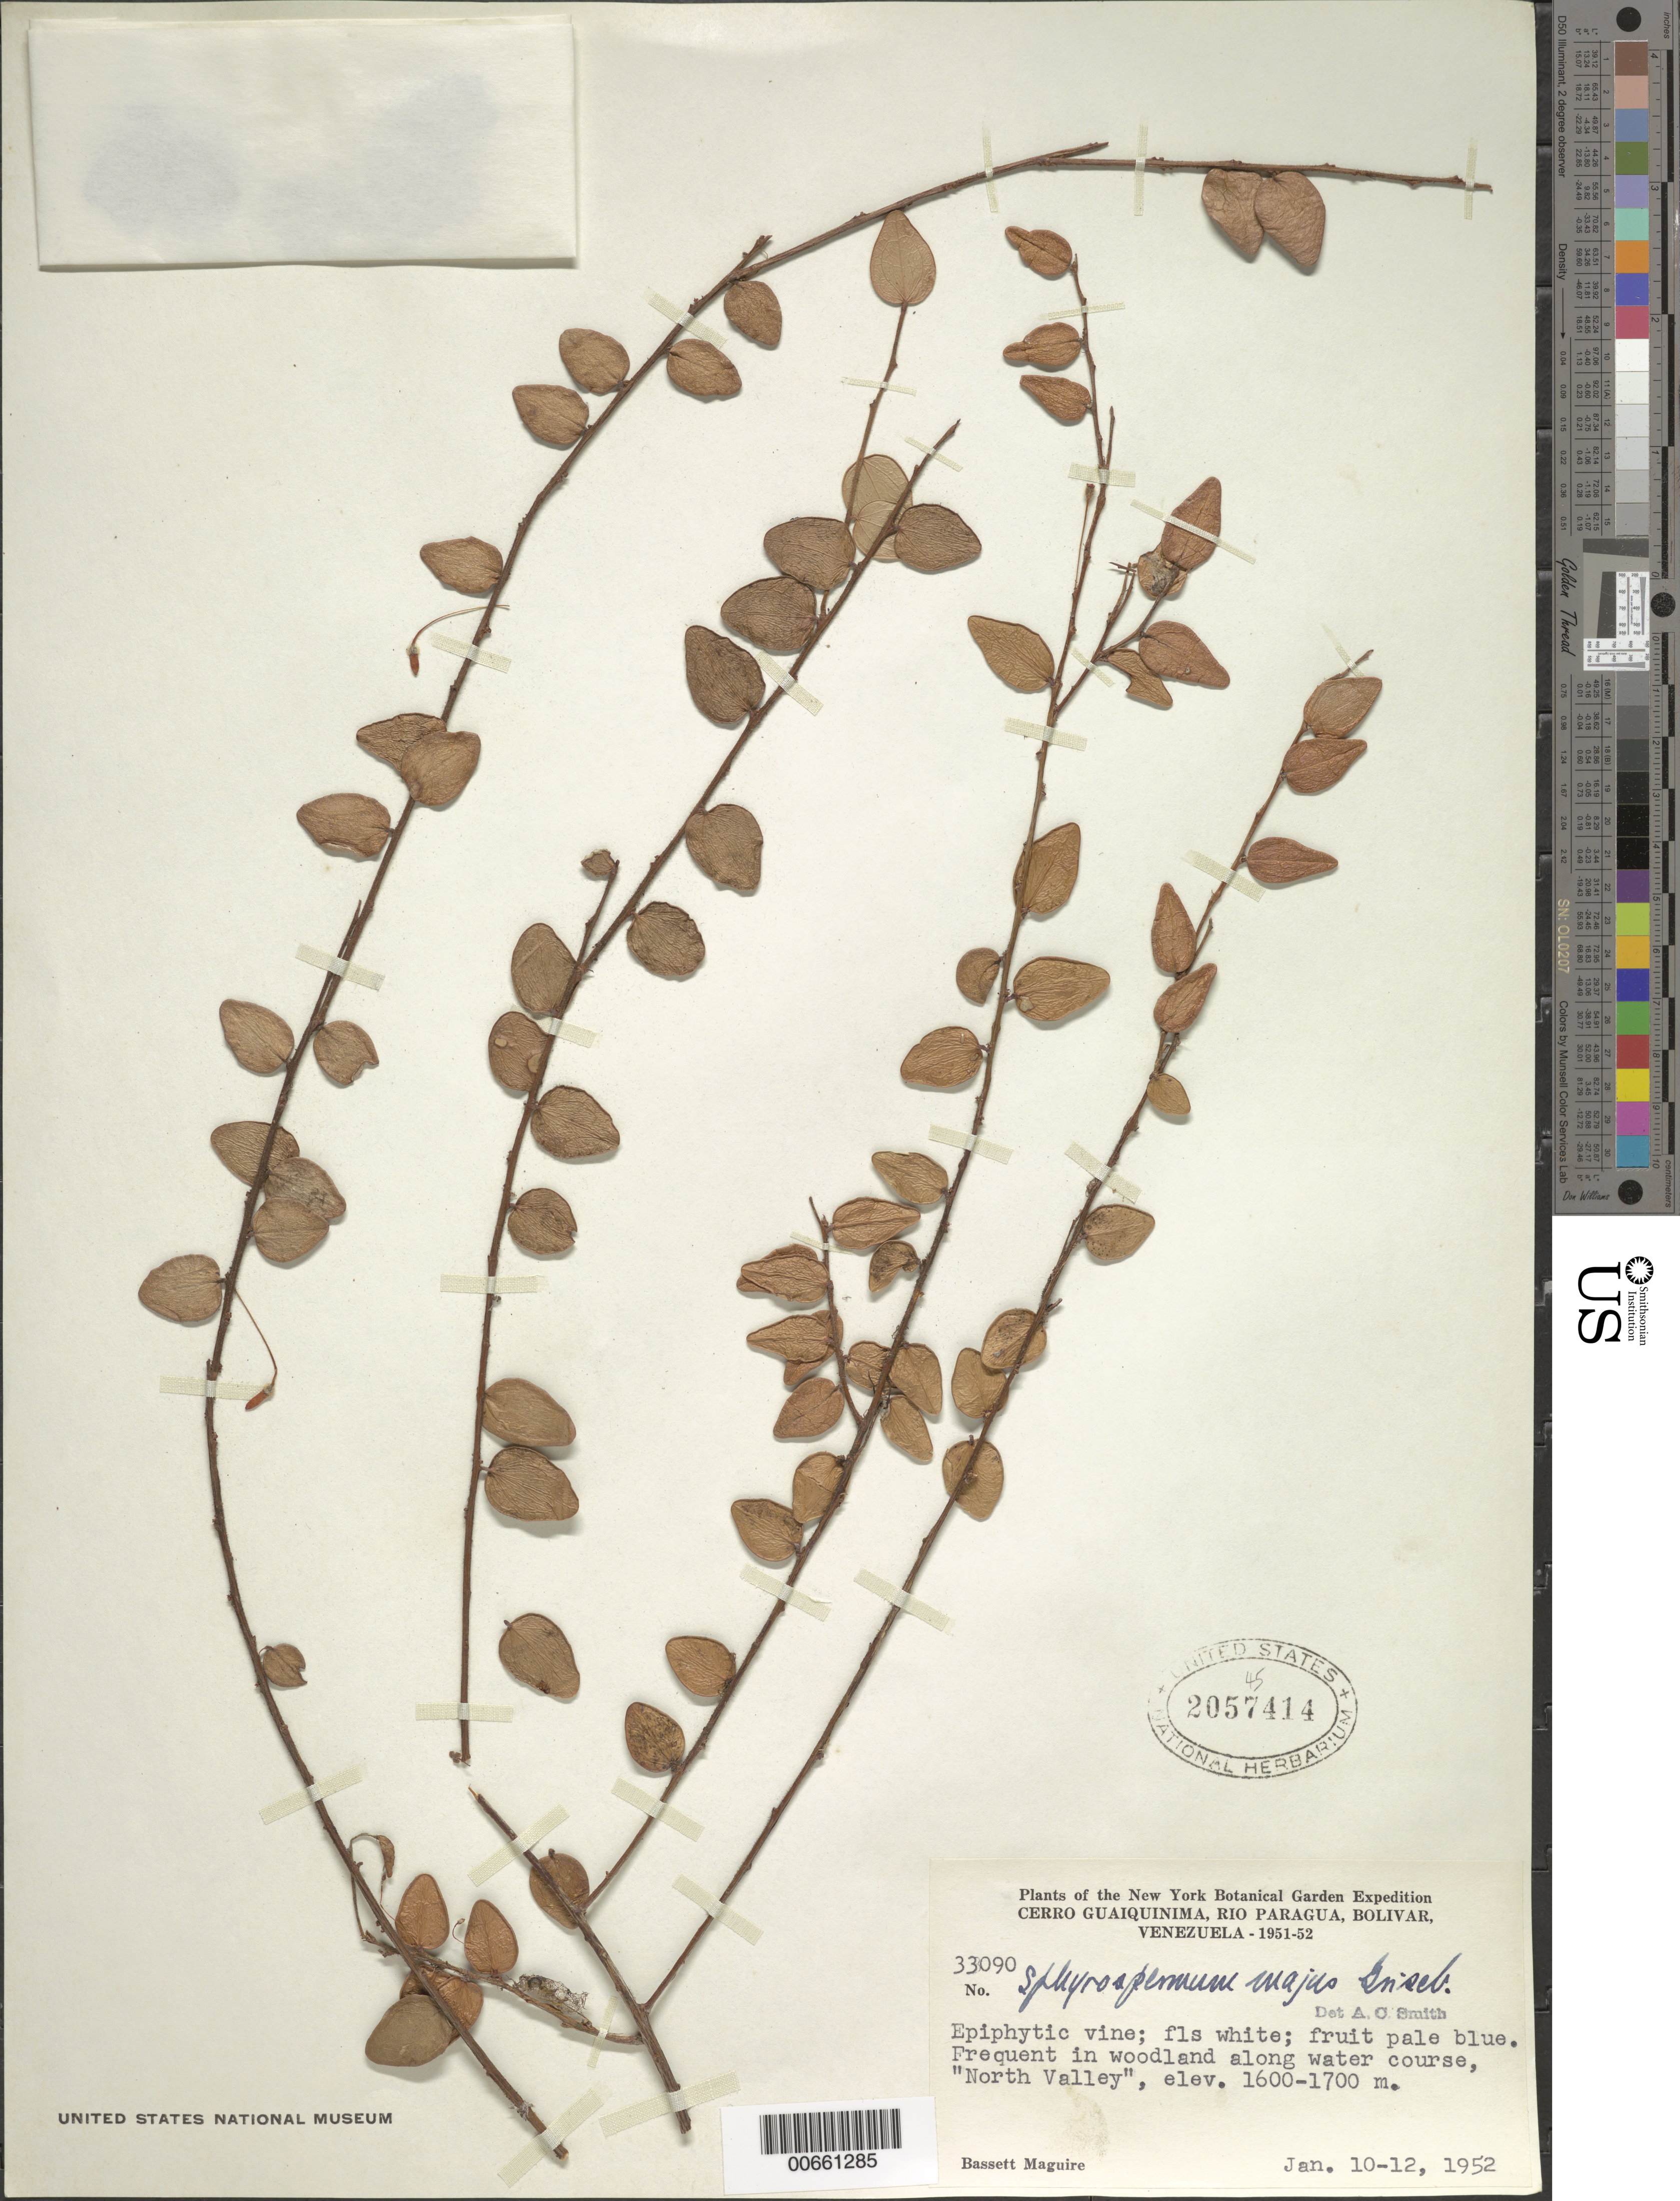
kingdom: Plantae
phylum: Tracheophyta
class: Magnoliopsida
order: Ericales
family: Ericaceae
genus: Sphyrospermum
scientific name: Sphyrospermum majus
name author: Griseb.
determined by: Smith, A. C.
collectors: B. Maguire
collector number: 33090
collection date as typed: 10-Jan-52 to 12-Jan-52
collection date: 1952-01-10/1952-01-12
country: Venezuela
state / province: Bolívar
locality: Cerro Guaiquinima, Río Paragua, "North Valley"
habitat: Woodland along water course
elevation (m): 1600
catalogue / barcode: US 2057414